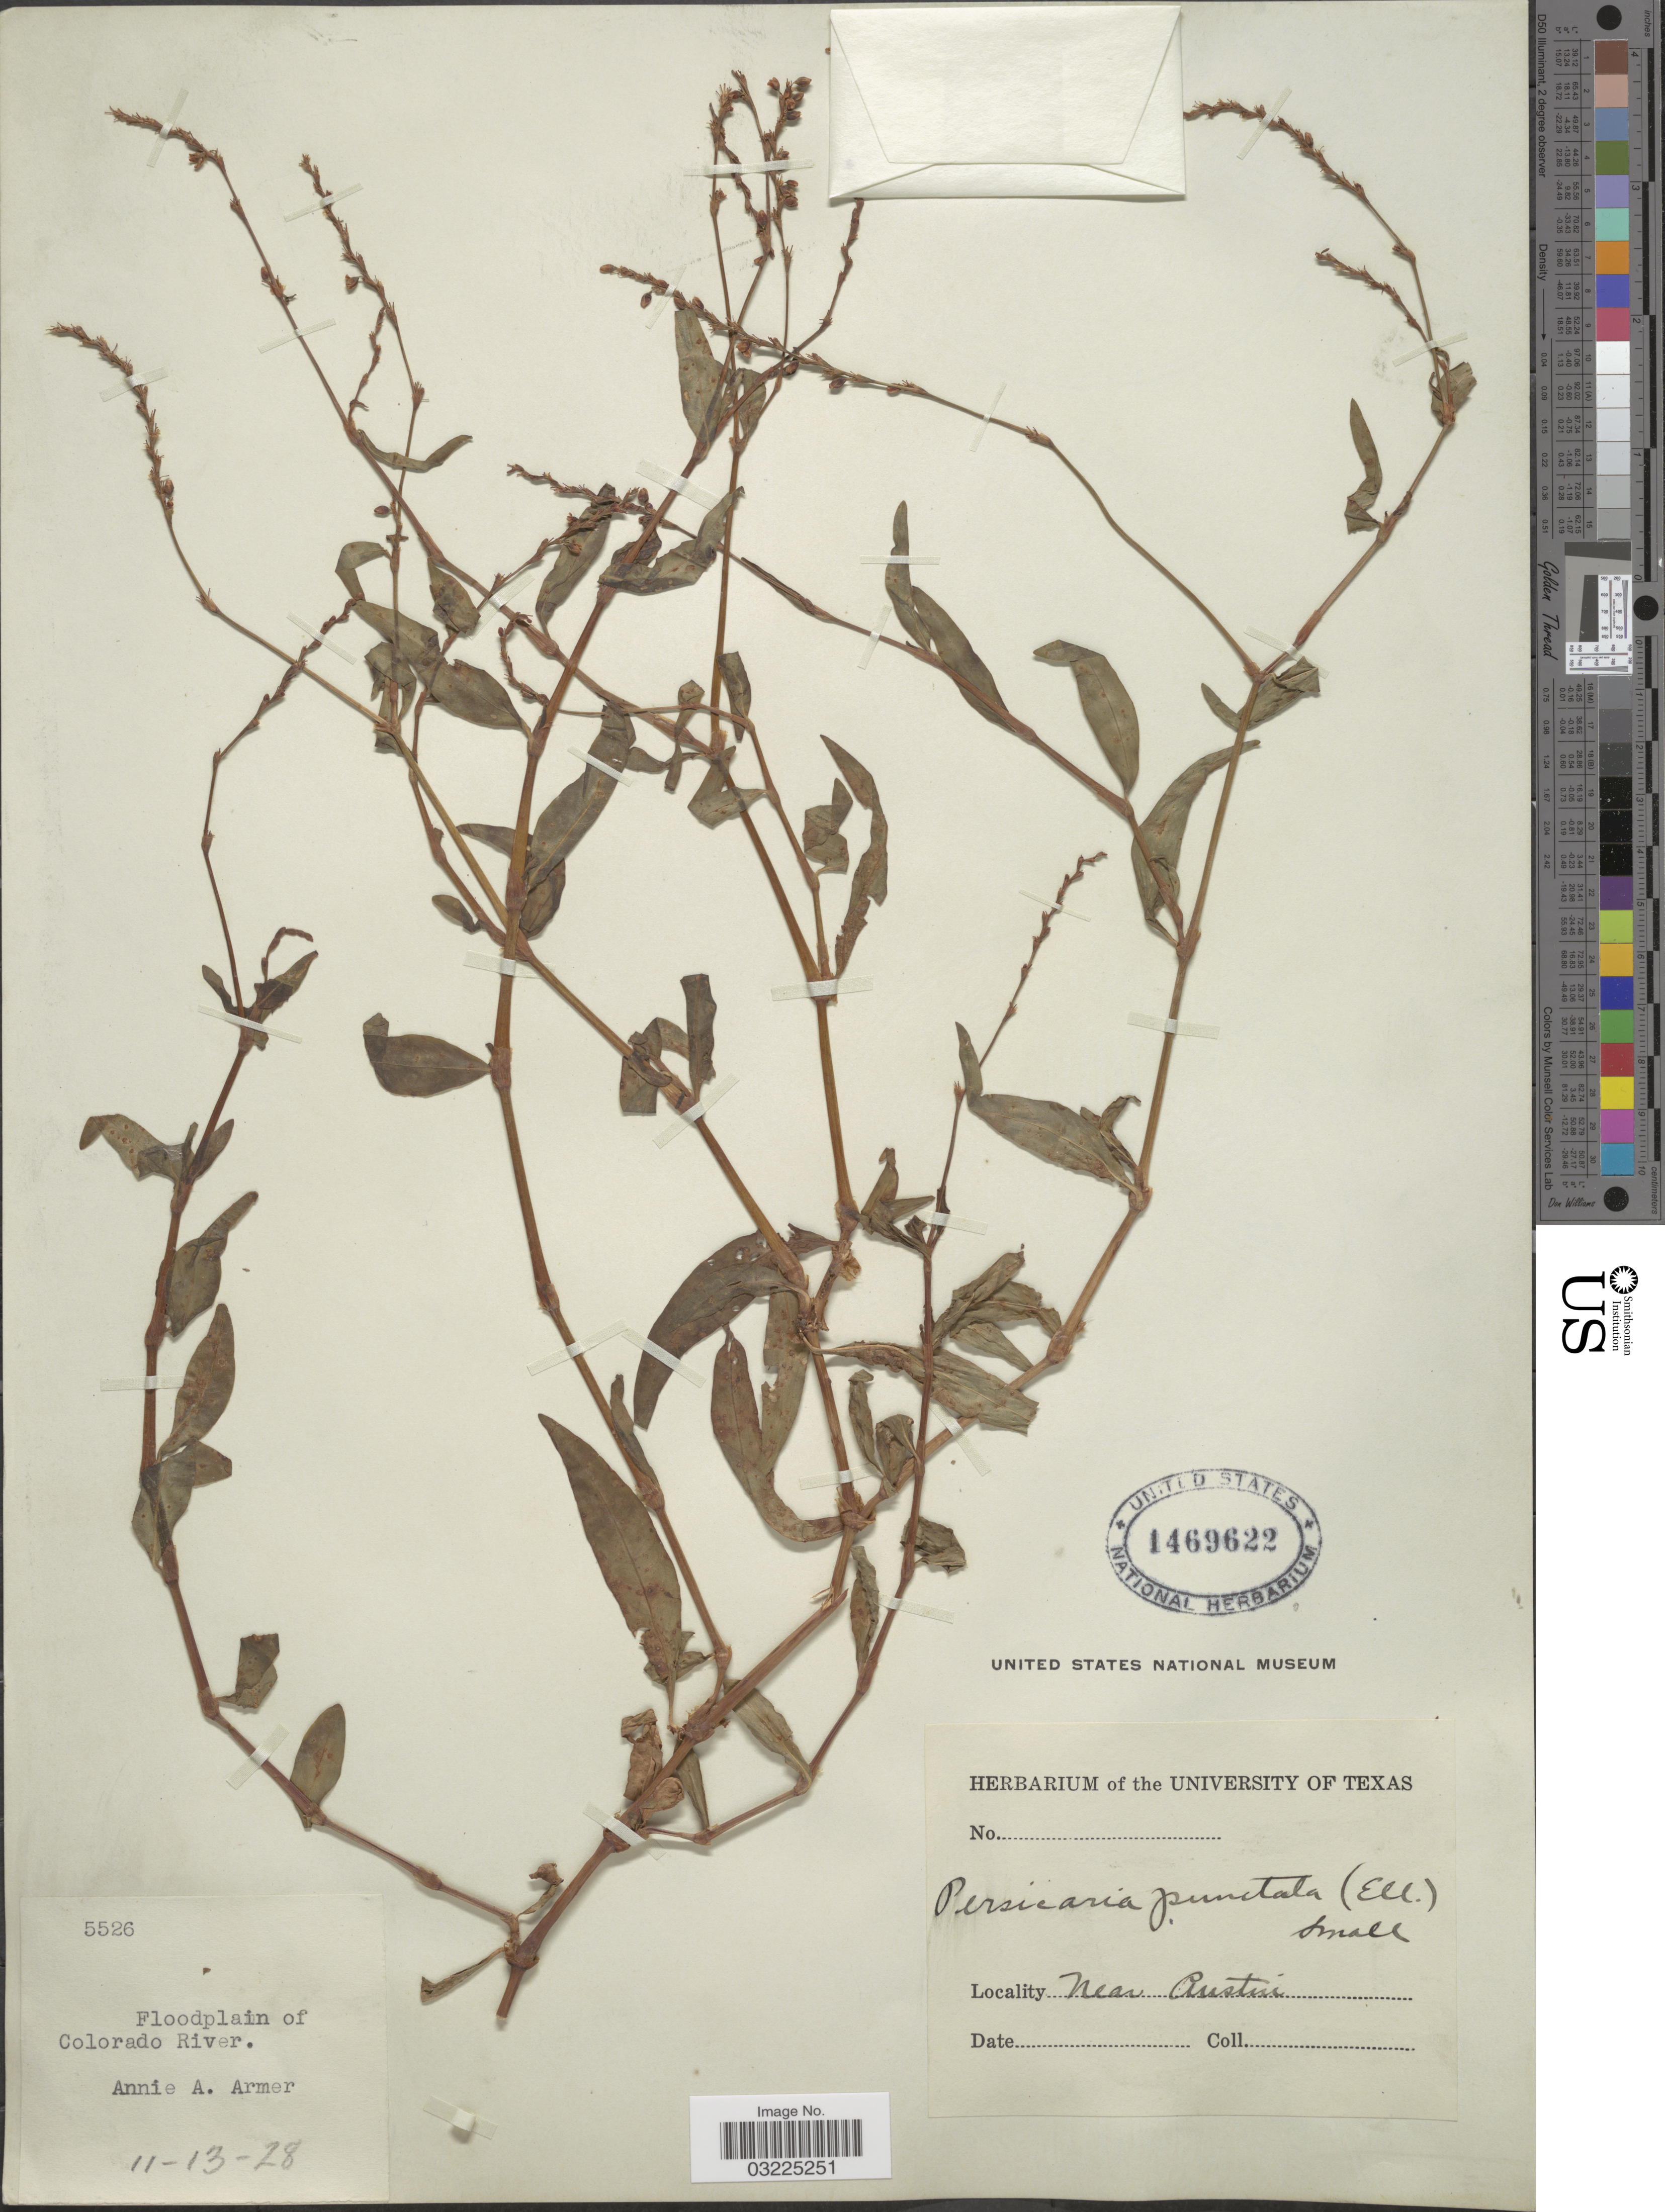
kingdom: Plantae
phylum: Tracheophyta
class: Magnoliopsida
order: Caryophyllales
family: Polygonaceae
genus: Persicaria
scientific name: Persicaria punctata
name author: (Elliott) Small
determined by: Atha, D. E.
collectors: A. Armer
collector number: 5526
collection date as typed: Transcribed d/m/y: 13/11/28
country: United States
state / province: Colorado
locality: Floodplain of Colorado River. Near Austin.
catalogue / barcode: US 1469622